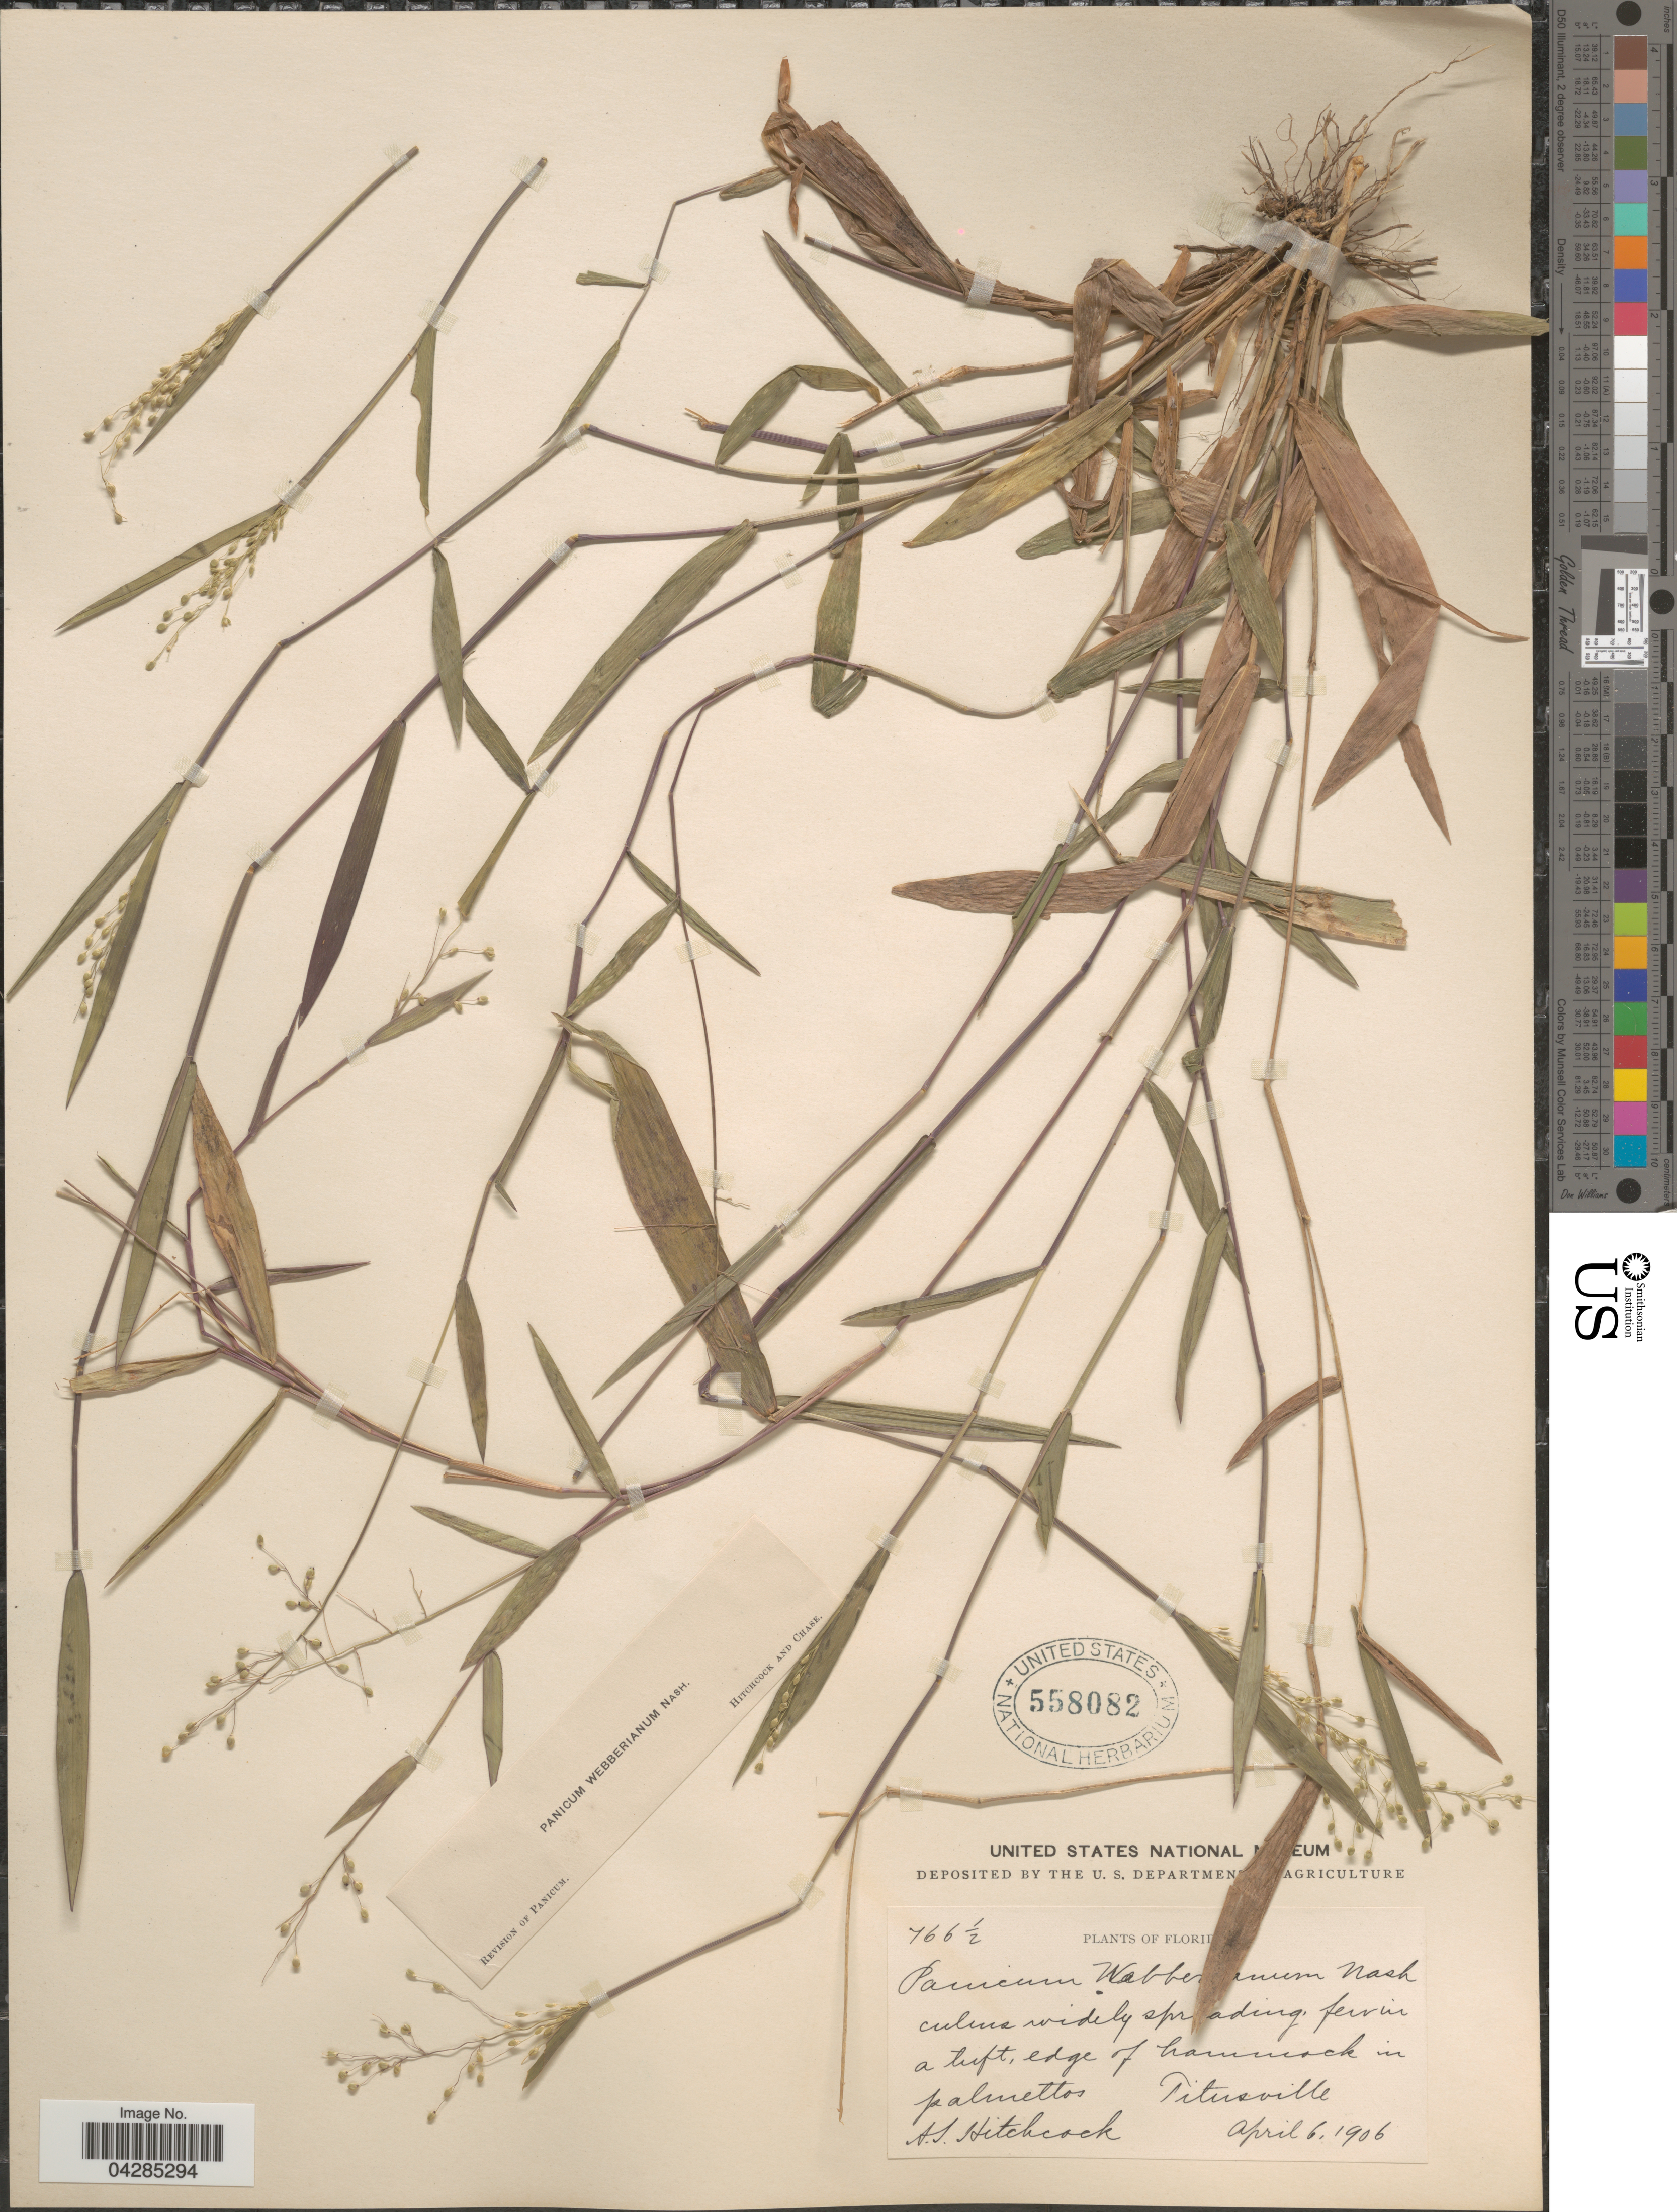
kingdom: Plantae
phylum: Tracheophyta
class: Liliopsida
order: Poales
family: Poaceae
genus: Dichanthelium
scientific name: Dichanthelium portoricense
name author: (Desv. ex Ham.) B.F. Hansen & Wunderlin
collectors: A. S. Hitchcock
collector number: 766½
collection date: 1906-04-06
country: United States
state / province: Florida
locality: Edge of hammock in palmettos, Titusville.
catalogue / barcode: US 558082